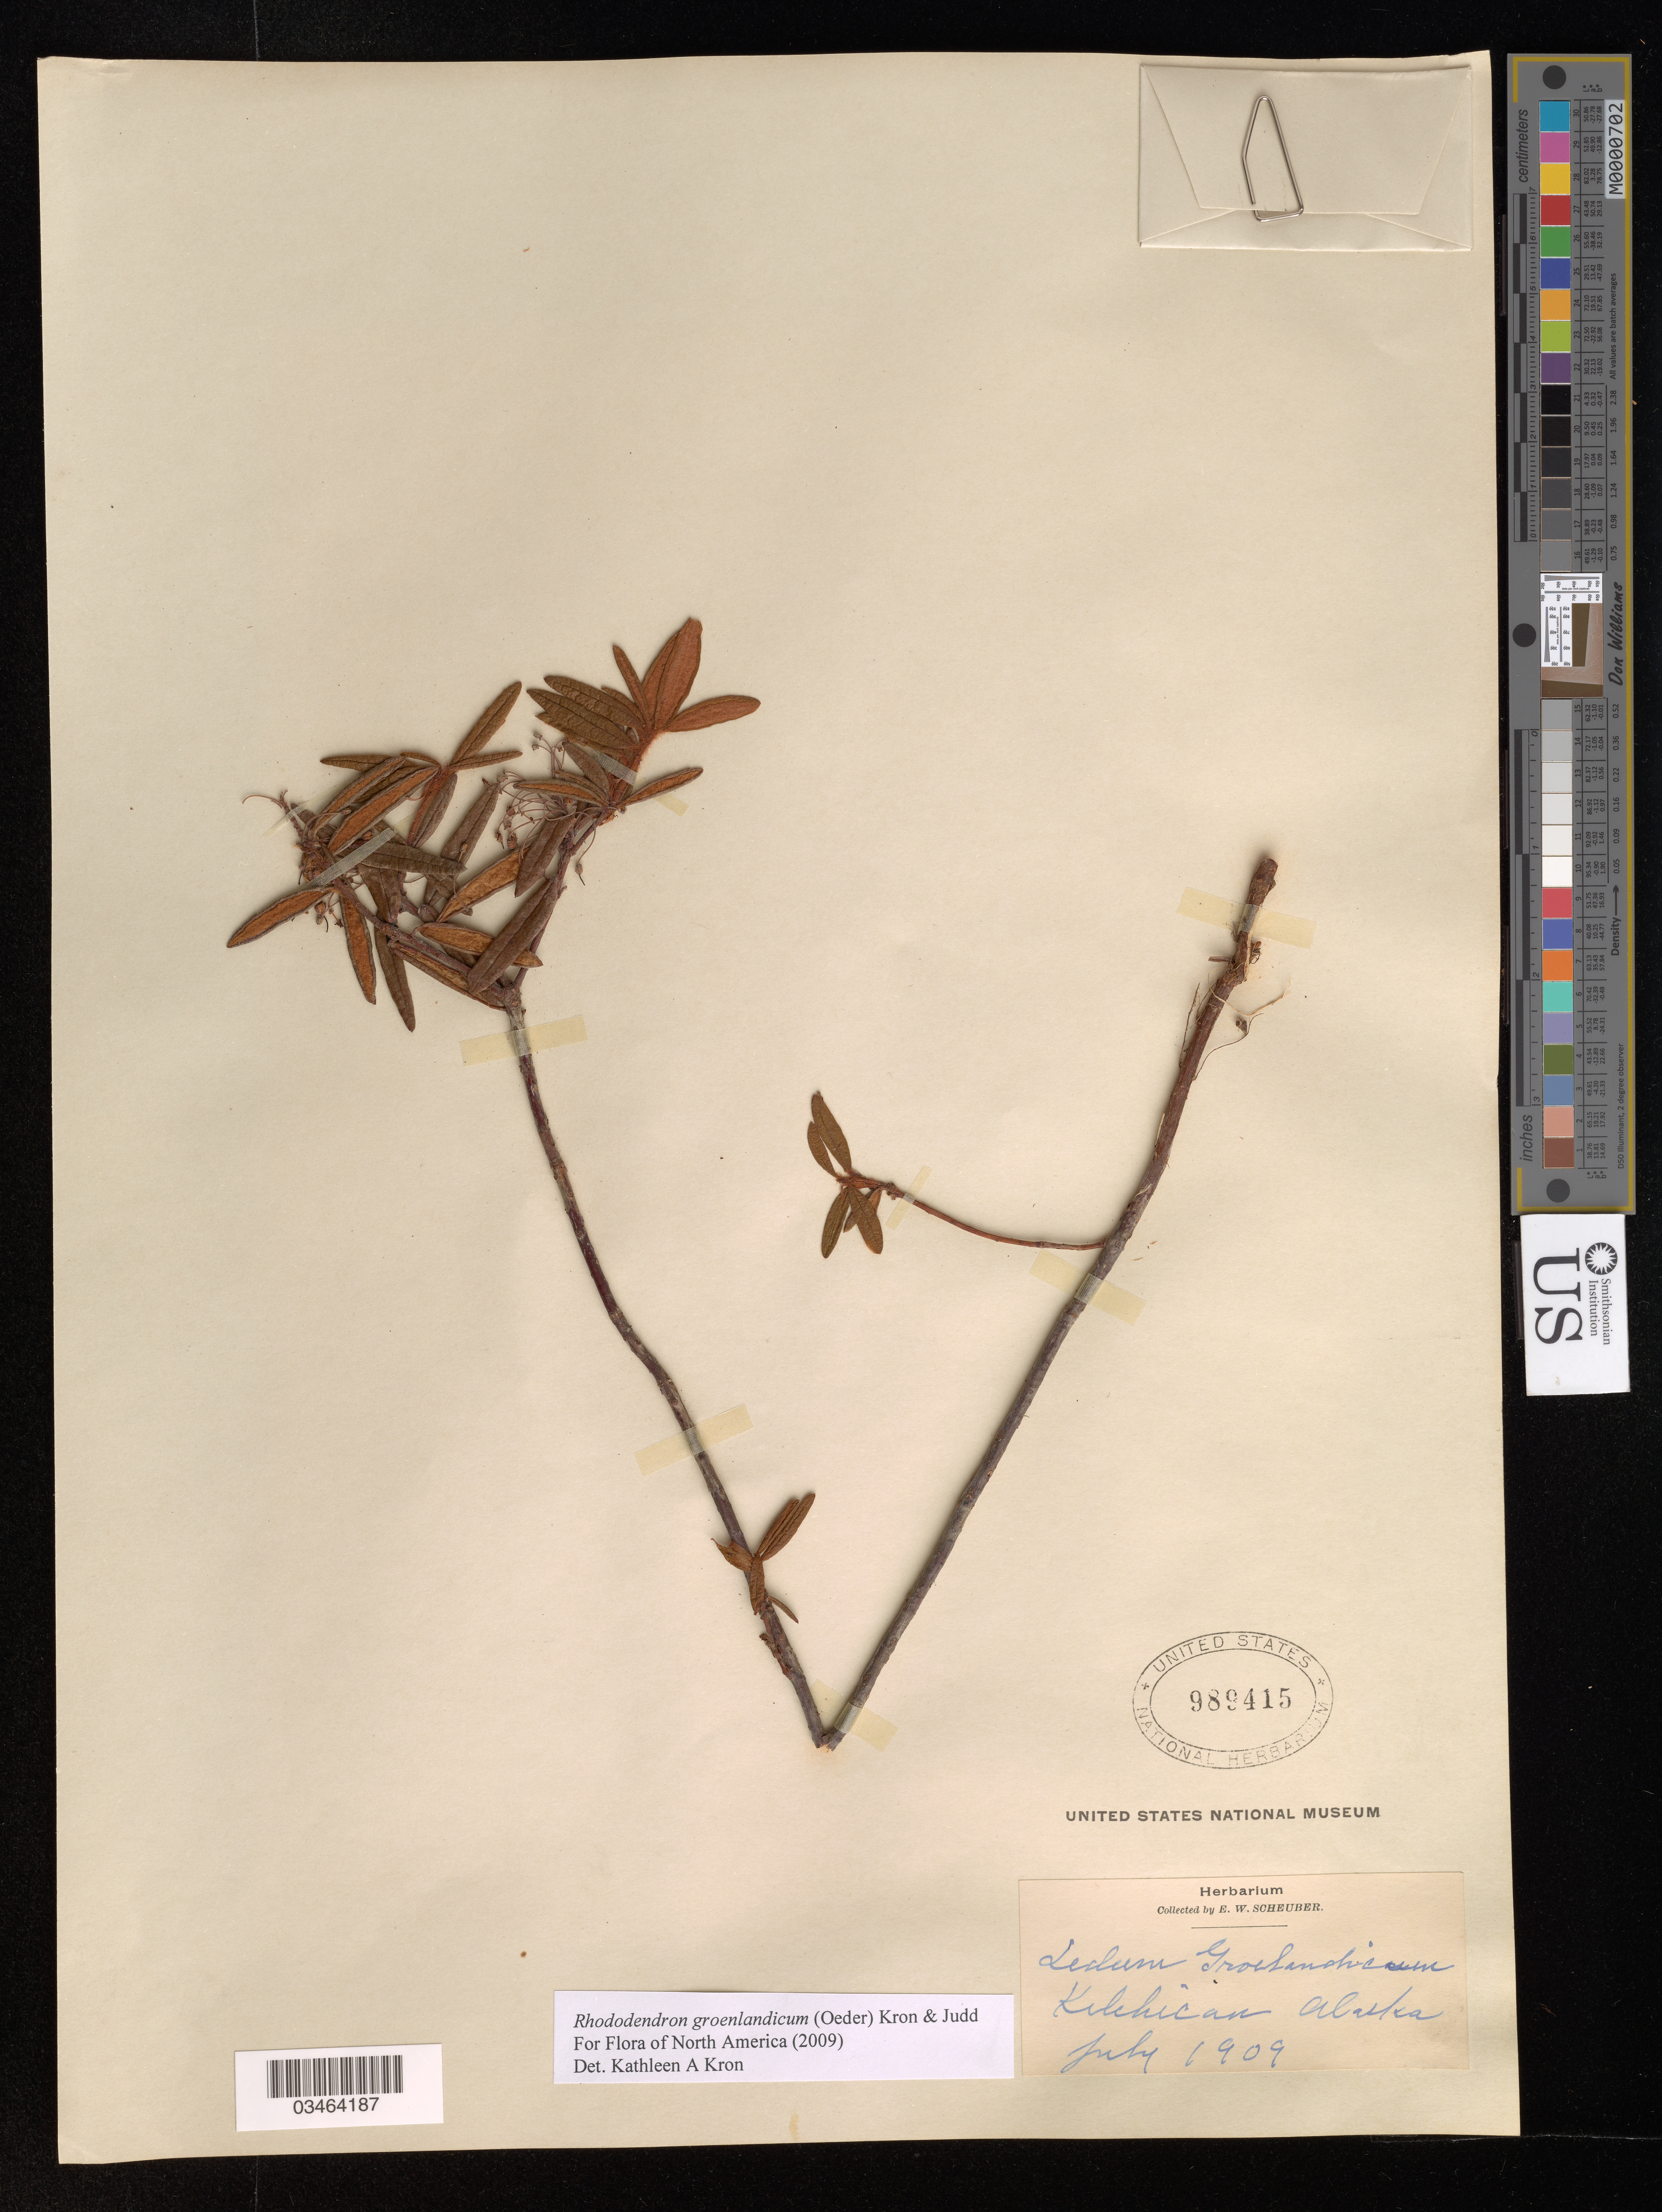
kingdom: Plantae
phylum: Tracheophyta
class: Magnoliopsida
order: Ericales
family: Ericaceae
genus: Rhododendron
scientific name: Rhododendron groenlandicum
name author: (Oeder) Kron & Judd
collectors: E. Scheuber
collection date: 1909-07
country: United States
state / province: Alaska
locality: Kilchican.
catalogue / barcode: US 989415